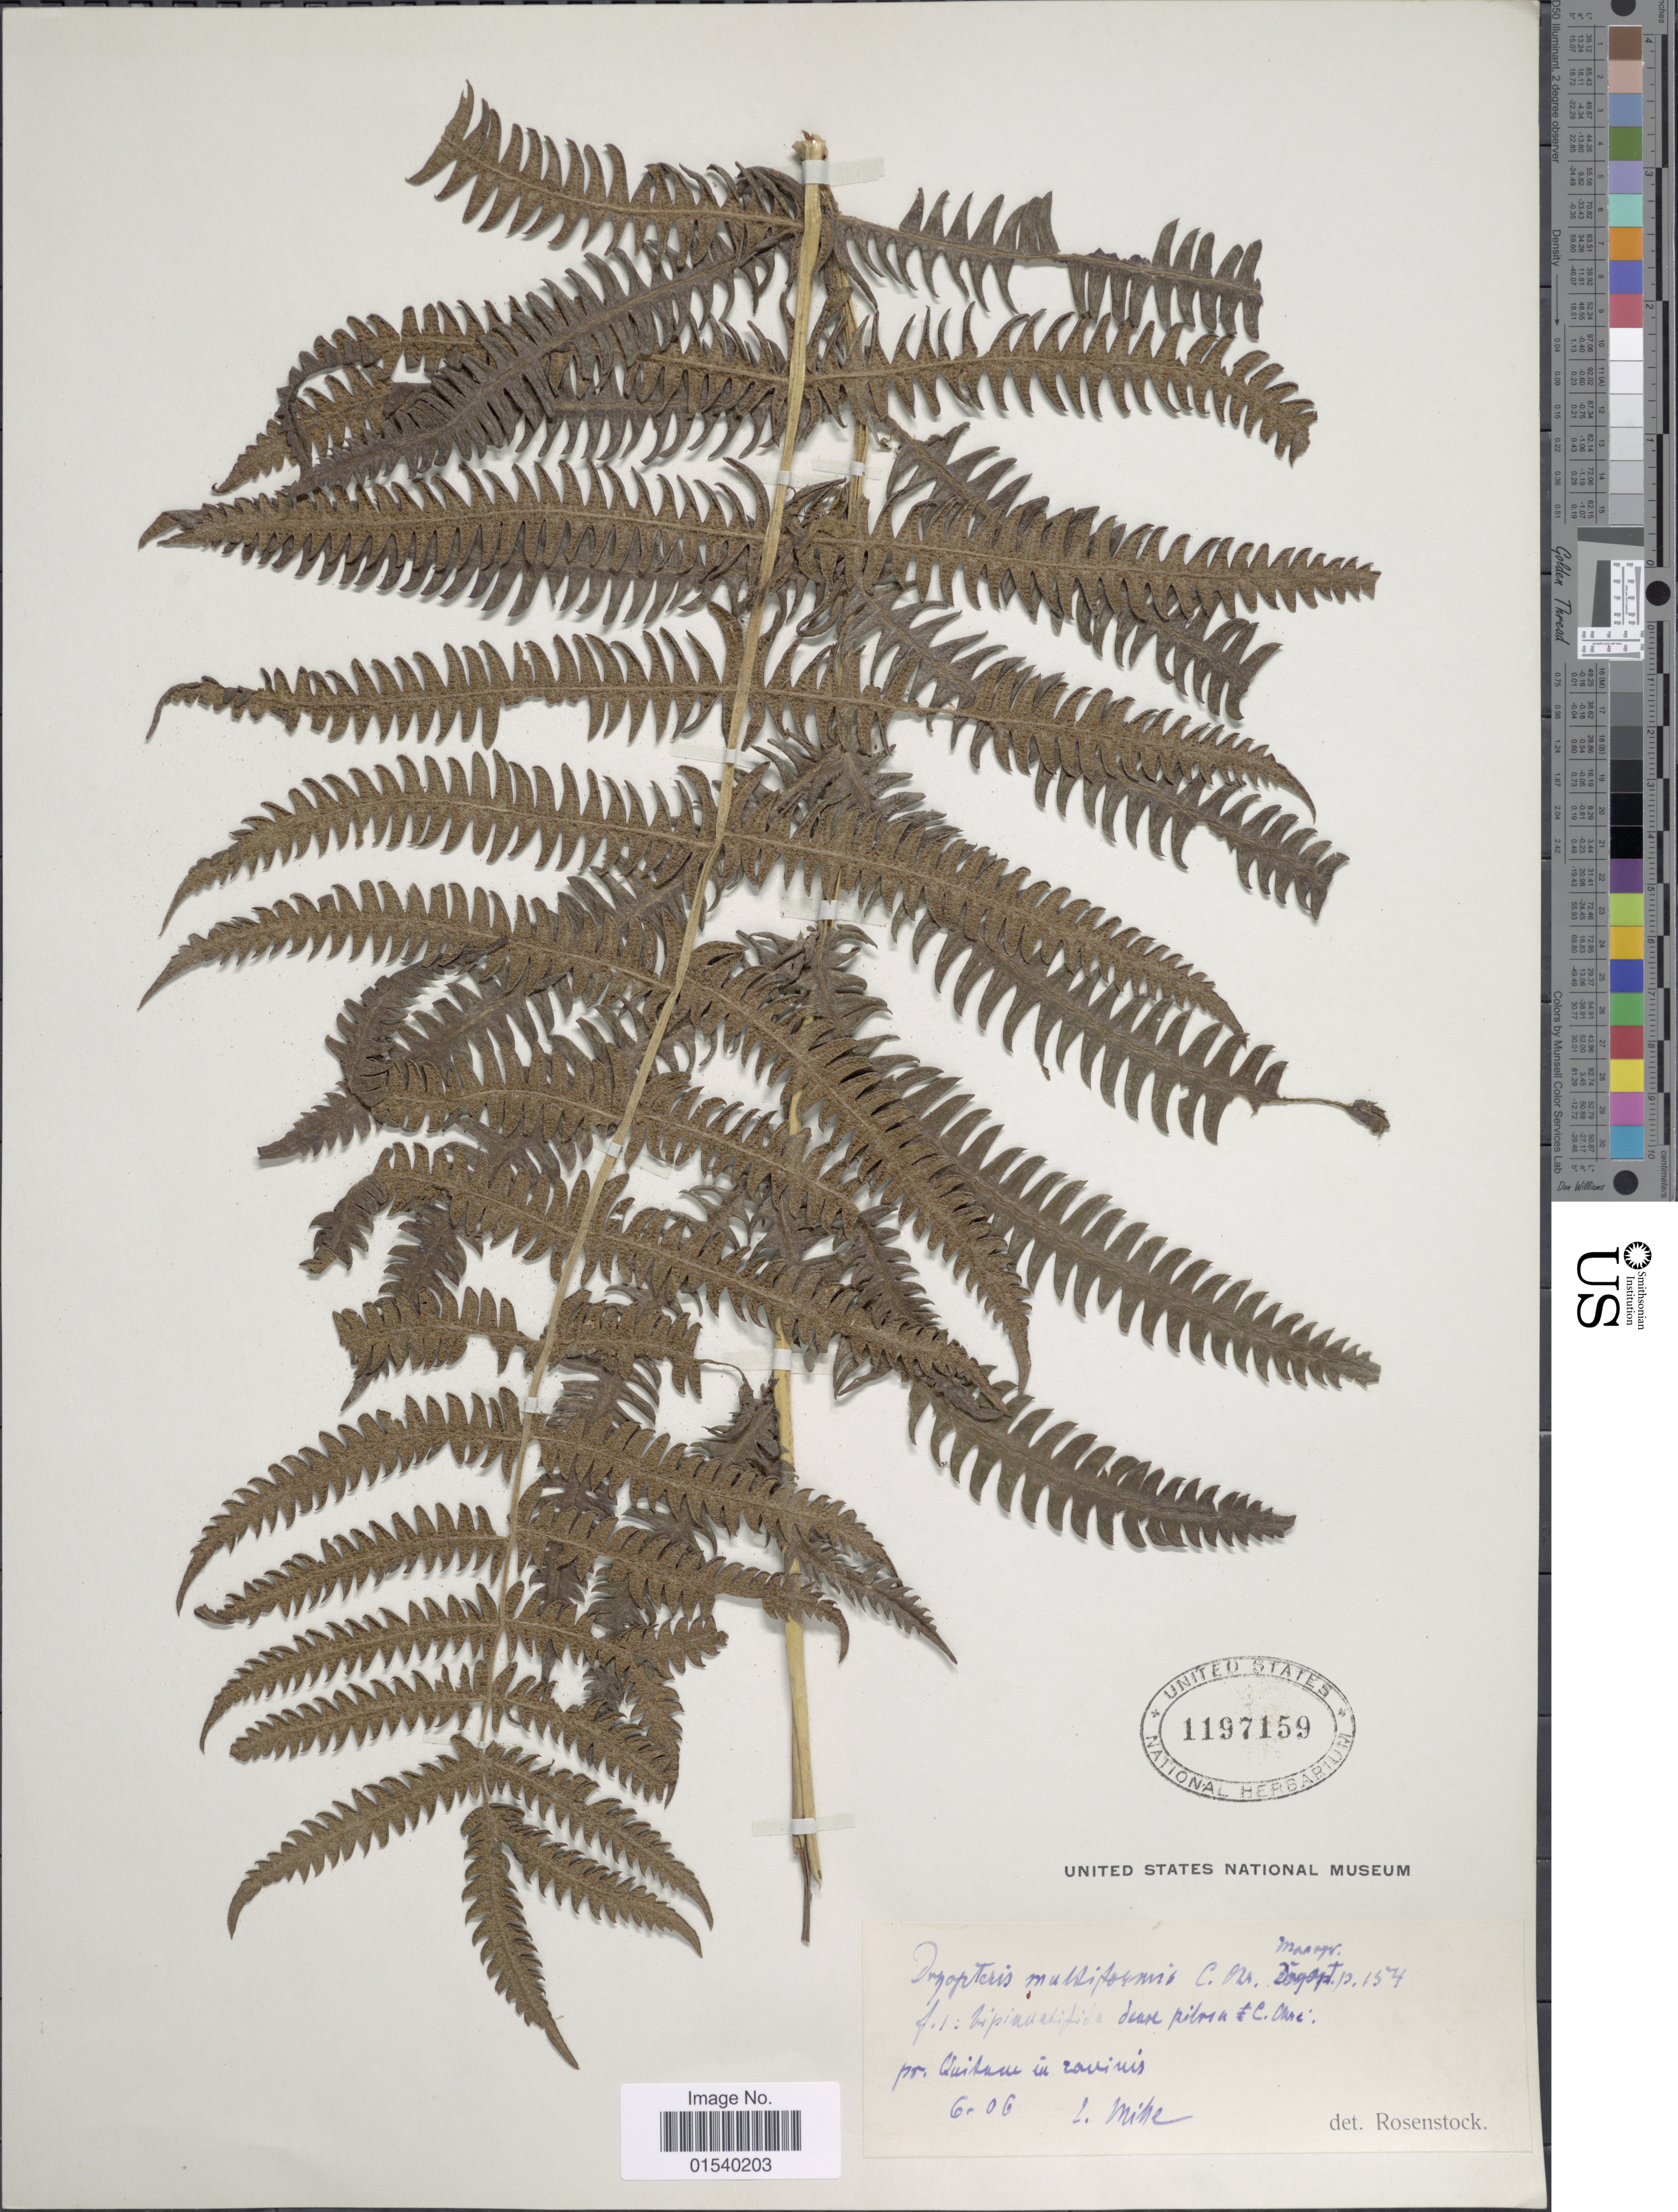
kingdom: Plantae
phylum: Tracheophyta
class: Polypodiopsida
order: Polypodiales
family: Thelypteridaceae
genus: Amauropelta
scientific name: Amauropelta nitens (Desv.) comb. nov., ined 2015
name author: (Desv.)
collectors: Mille, --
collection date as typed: Transcribed d/m/y: /6/6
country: Ecuador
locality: Pr. Quitam in ravinis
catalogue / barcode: US 1197159